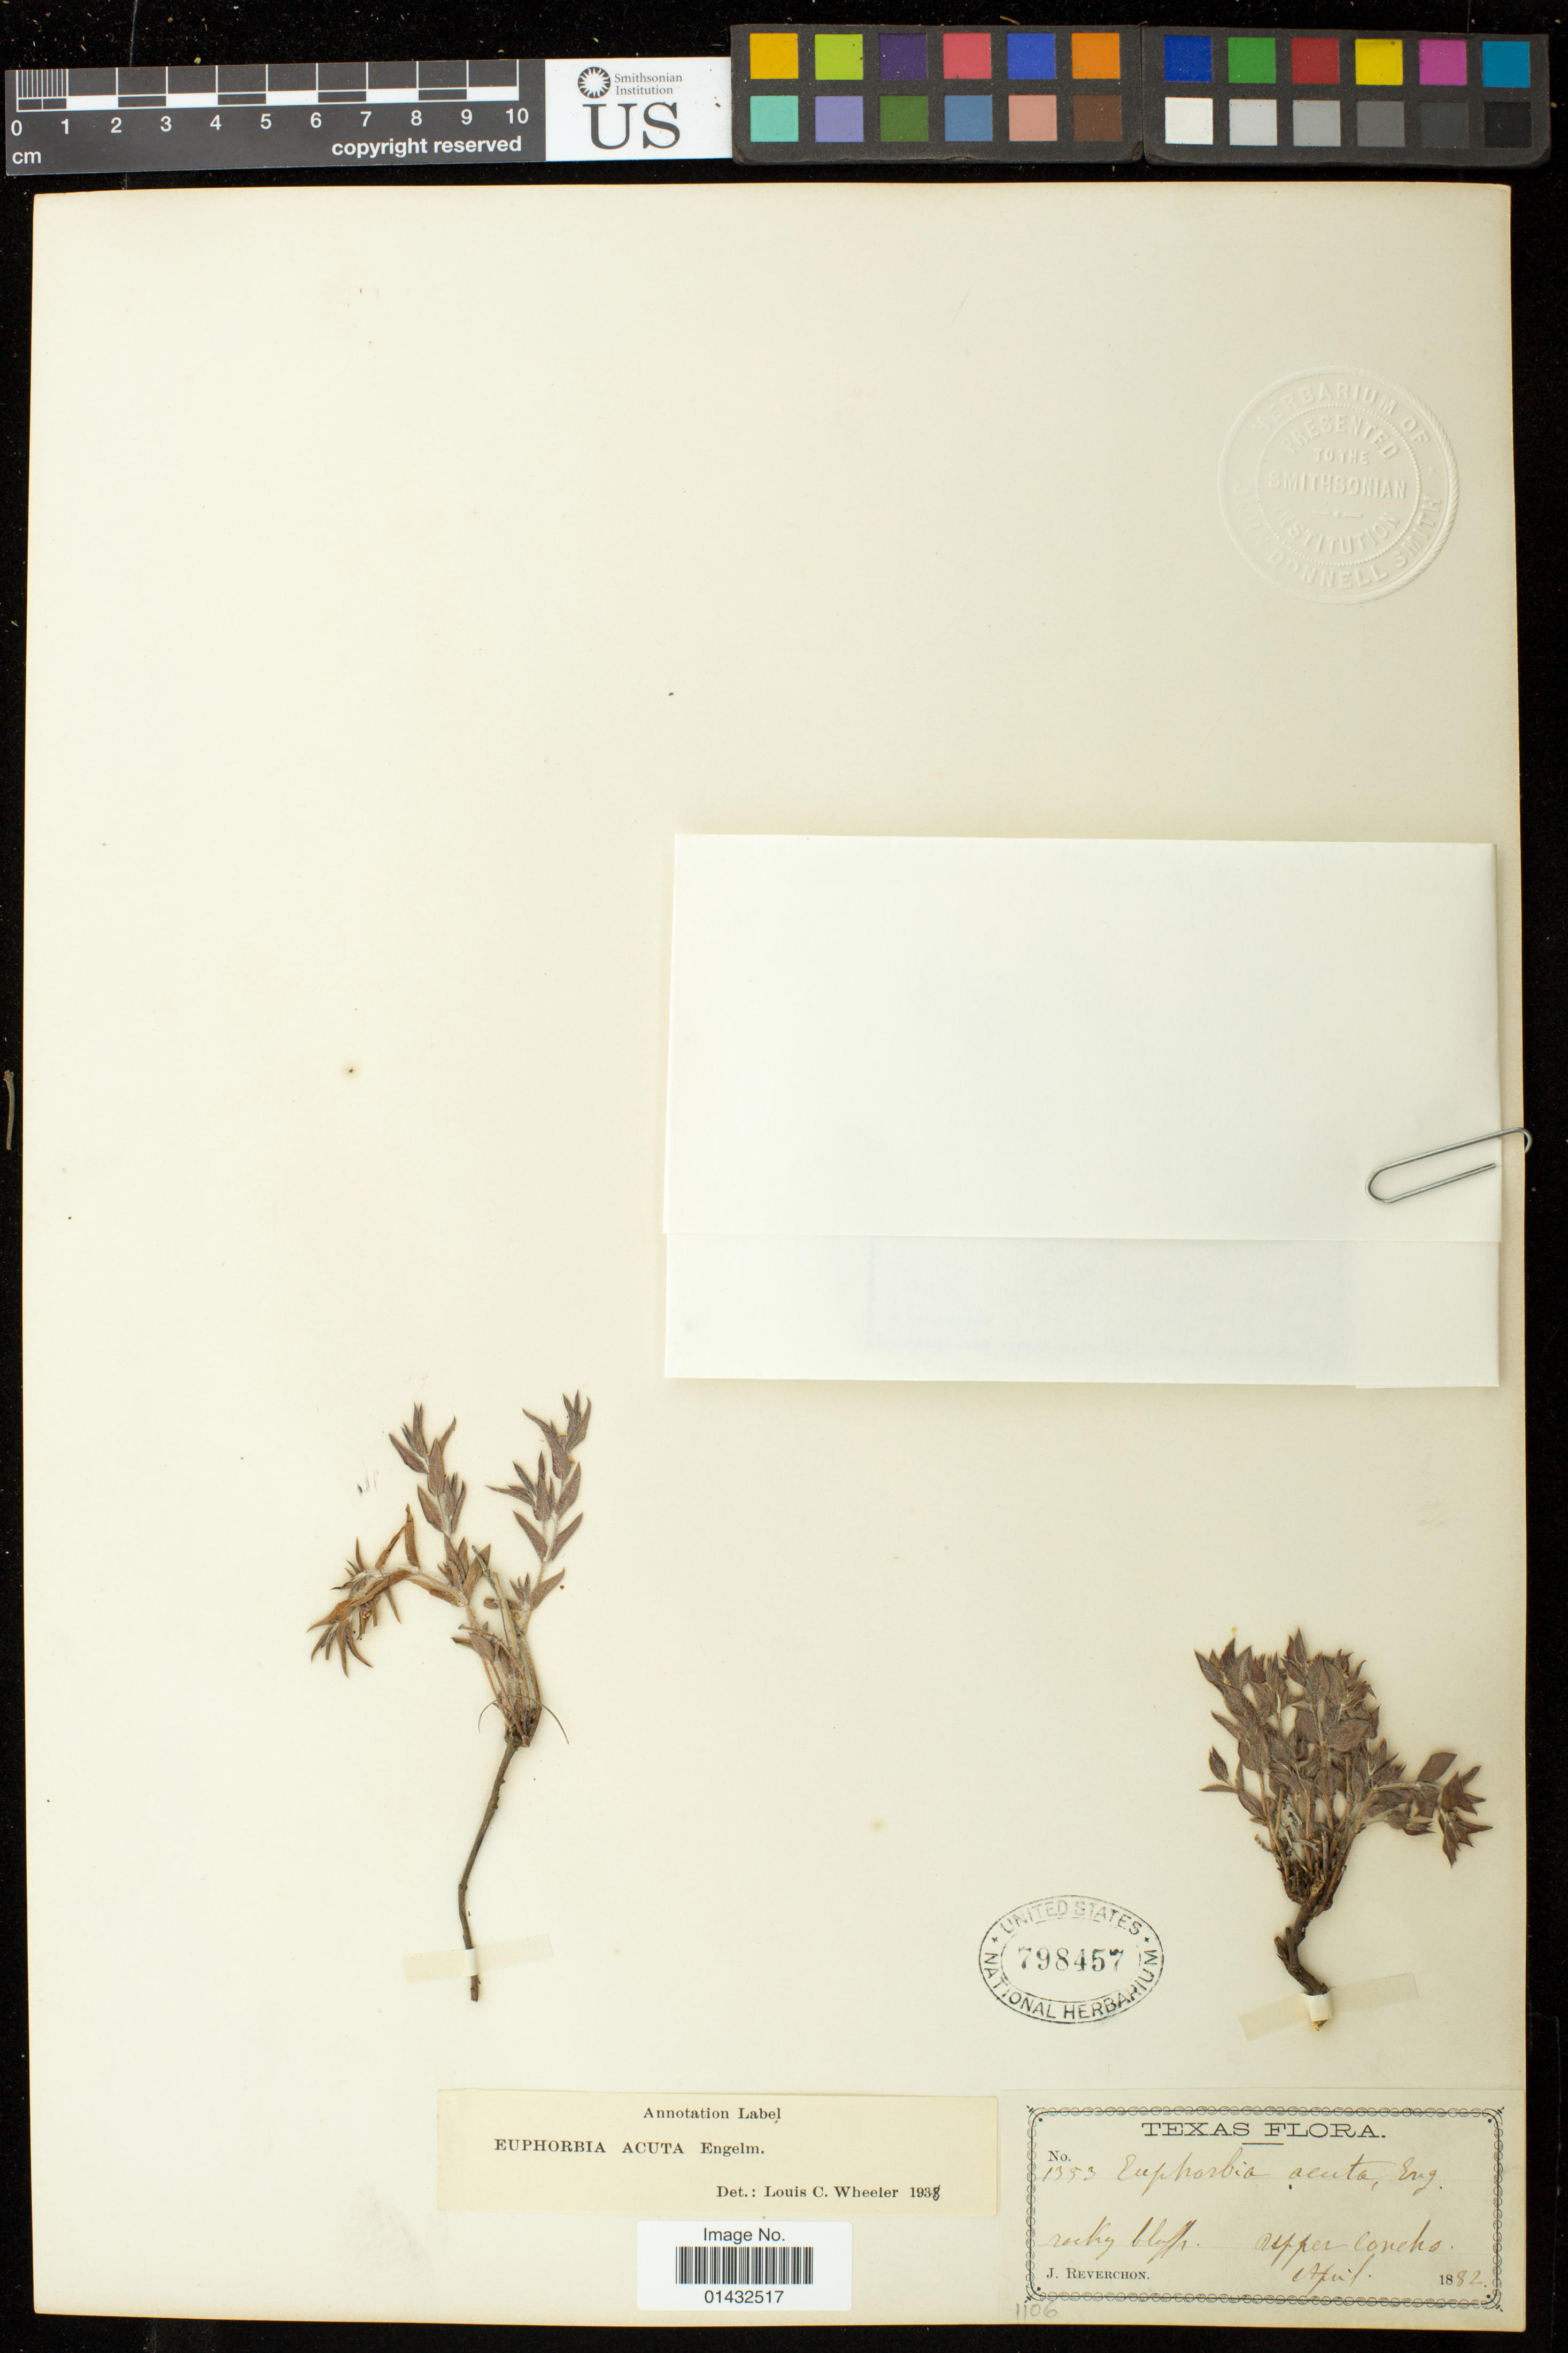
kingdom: Plantae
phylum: Tracheophyta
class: Magnoliopsida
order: Malpighiales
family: Euphorbiaceae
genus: Euphorbia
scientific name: Euphorbia acuta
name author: Engelm. in Emory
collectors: J. Reverchon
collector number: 1353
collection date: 1882-04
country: United States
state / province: Texas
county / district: Concho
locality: Upper Concho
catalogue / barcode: US 798457